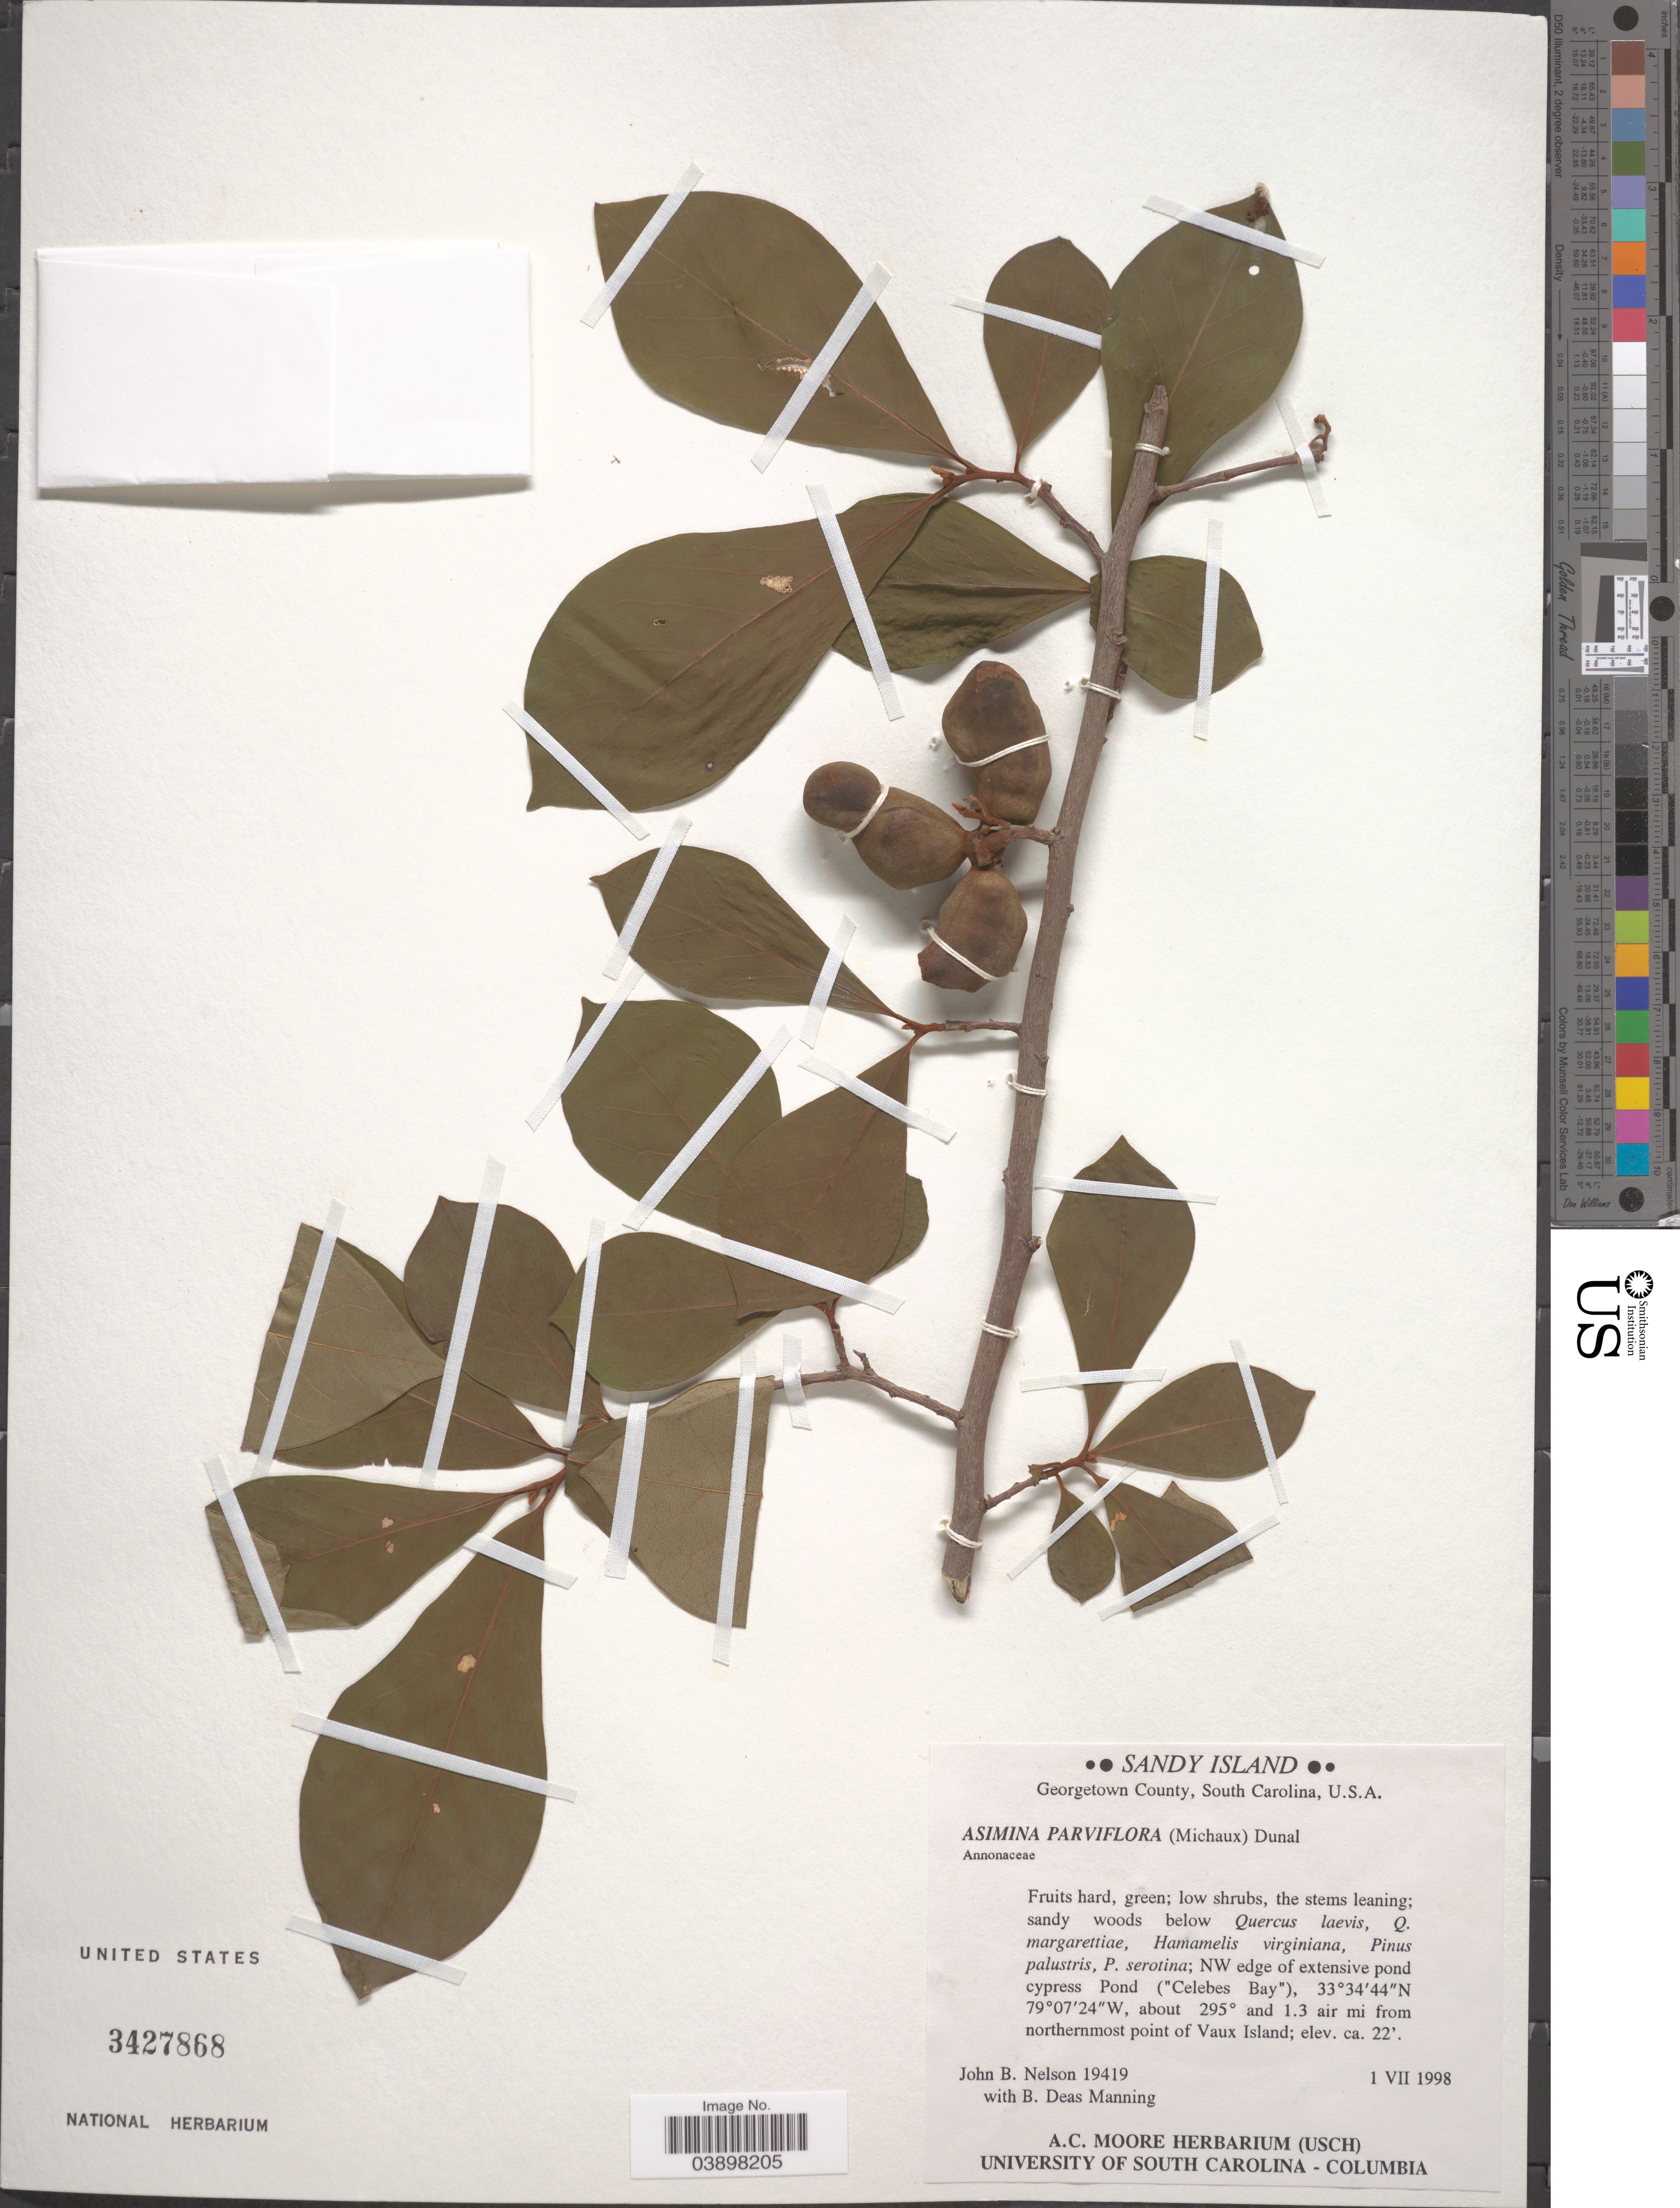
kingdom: Plantae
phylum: Tracheophyta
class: Magnoliopsida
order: Magnoliales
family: Annonaceae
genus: Asimina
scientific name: Asimina parviflora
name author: (Michx.) Dunal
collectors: J. B. Nelson & B. Manning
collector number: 19419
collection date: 1998-07-01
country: United States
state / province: South Carolina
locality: Sandy Island. Georgetown County. NW edge of extensive pond cypress Pond ("Celebes Bay"), about 295° and 1.3 air mi from northernmost point of Vaux Island.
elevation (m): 7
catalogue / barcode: US 3427868